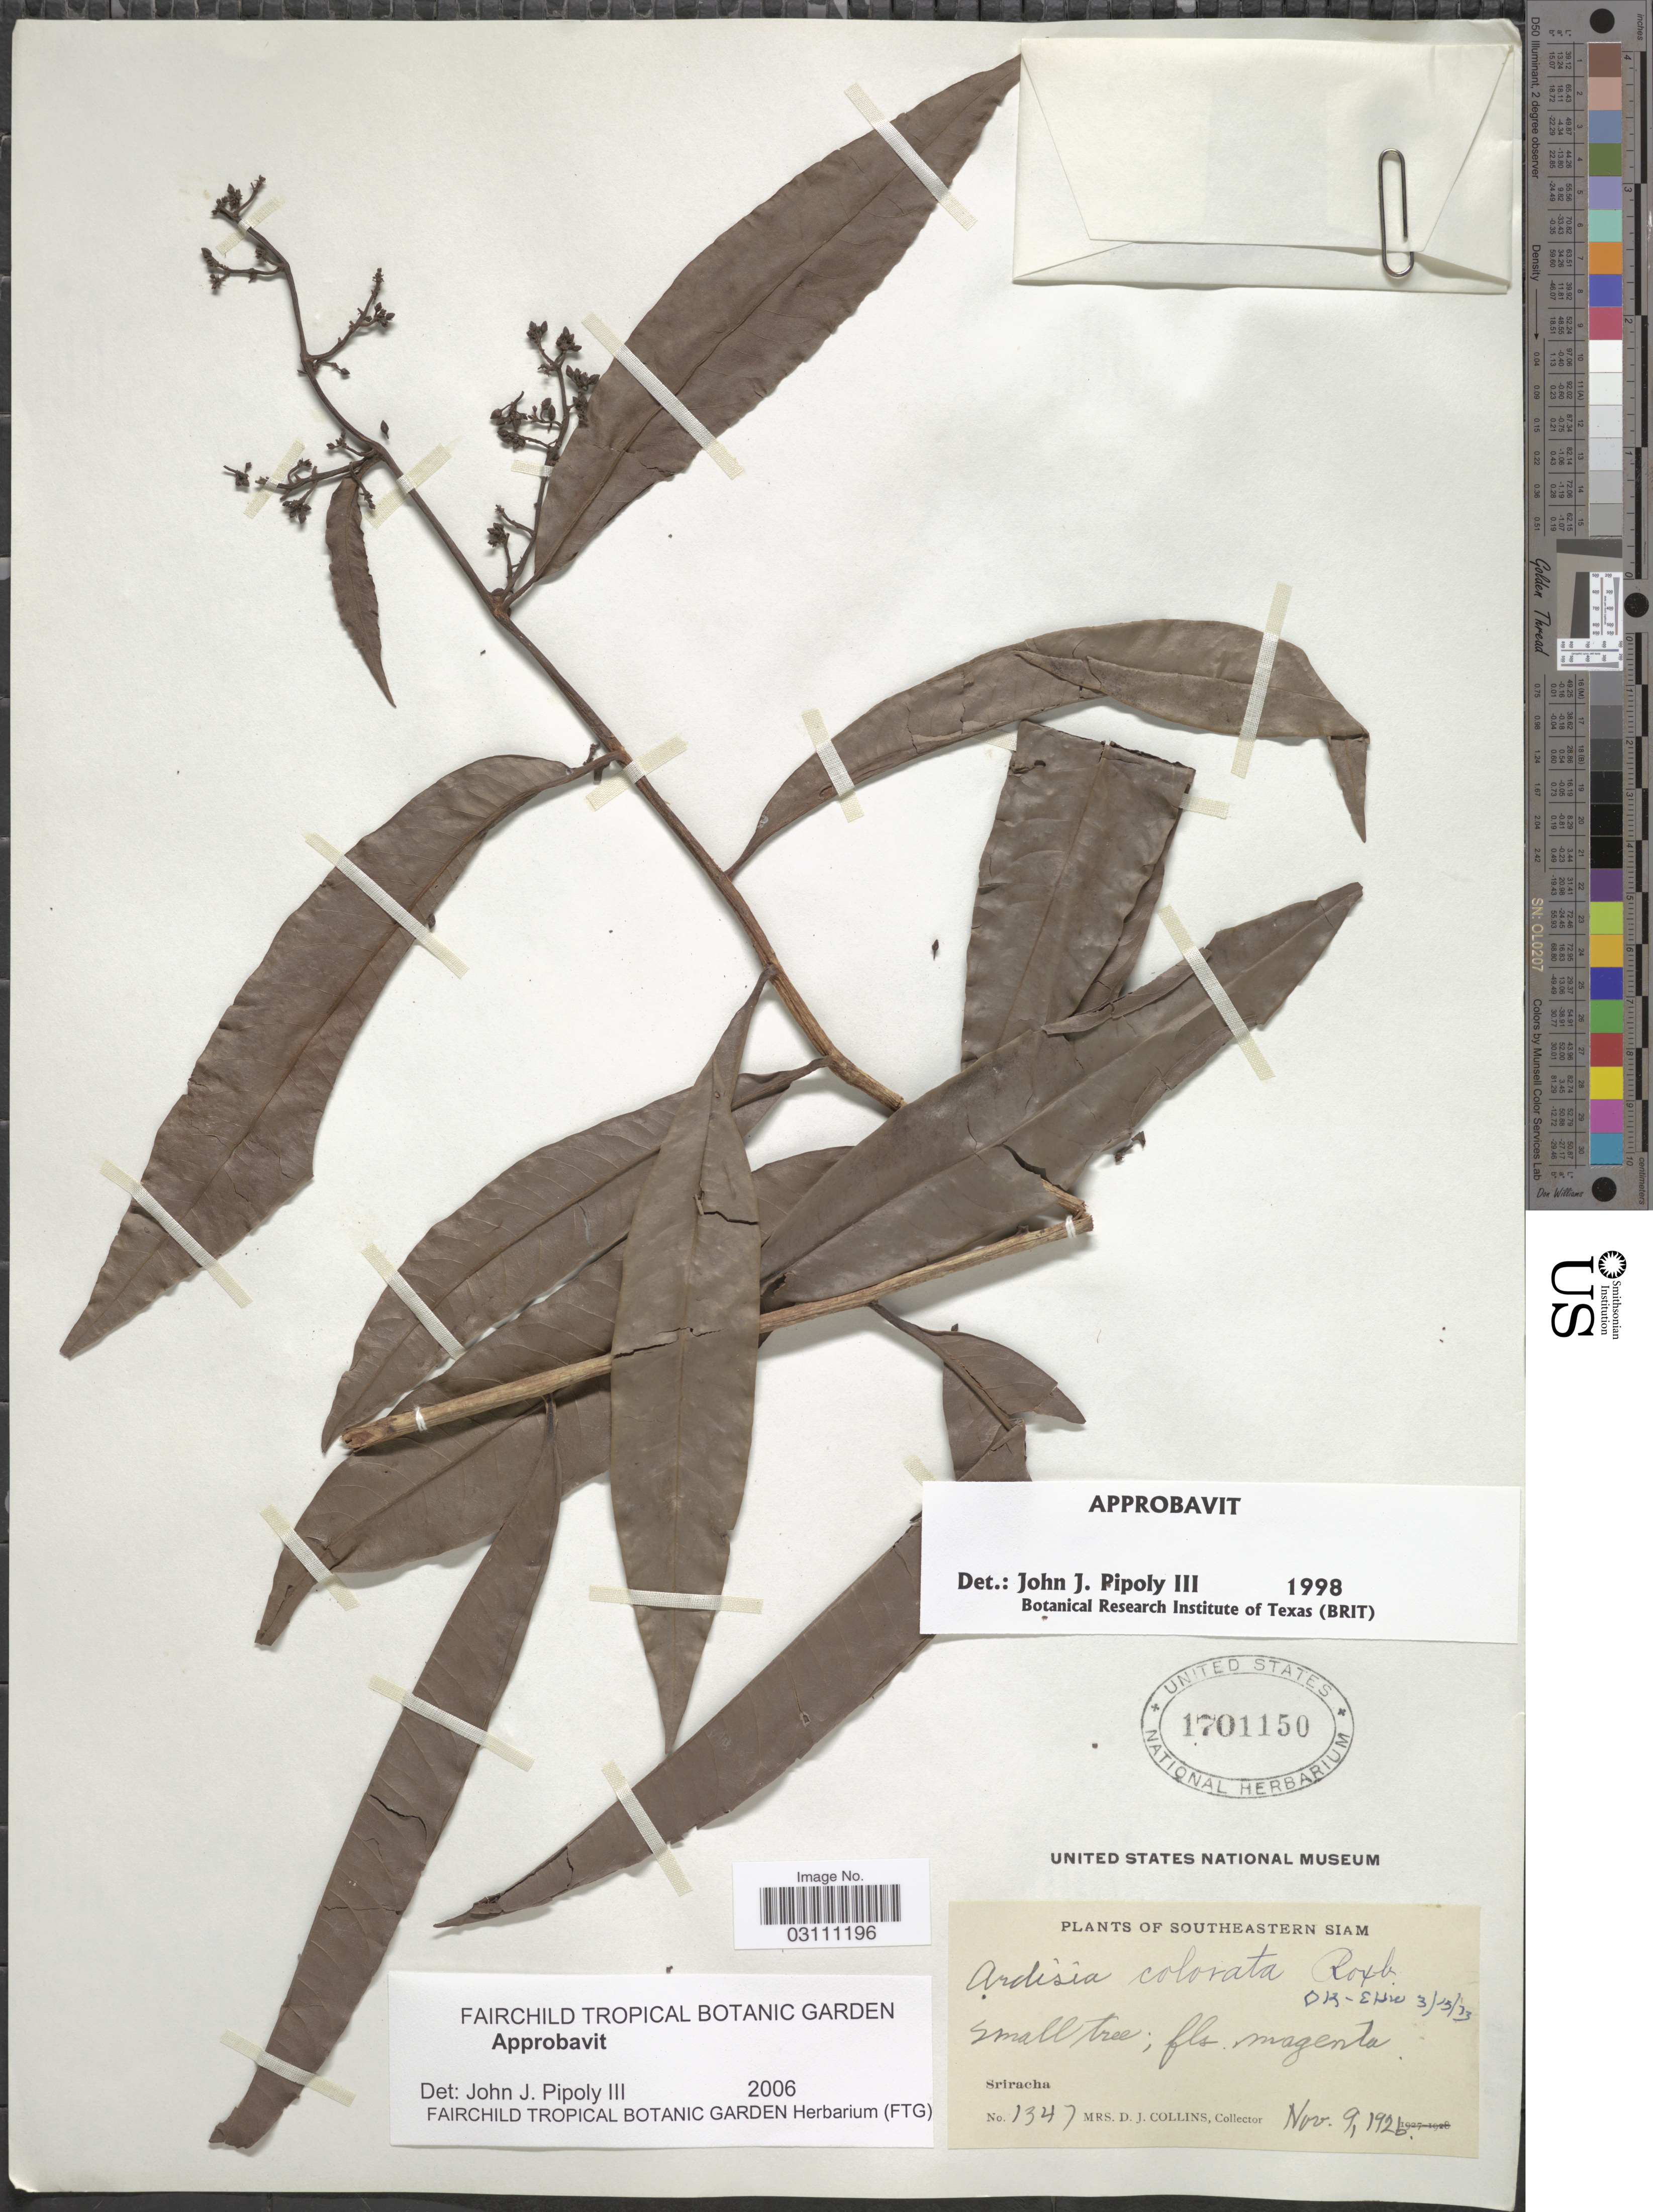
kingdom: Plantae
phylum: Tracheophyta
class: Magnoliopsida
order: Ericales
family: Primulaceae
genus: Ardisia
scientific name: Ardisia colorata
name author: Roxb.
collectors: Mrs. D. J. Collins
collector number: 1347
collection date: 1926-11-09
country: Thailand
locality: Southeastern Siam. Sriracha.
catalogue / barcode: US 1701150